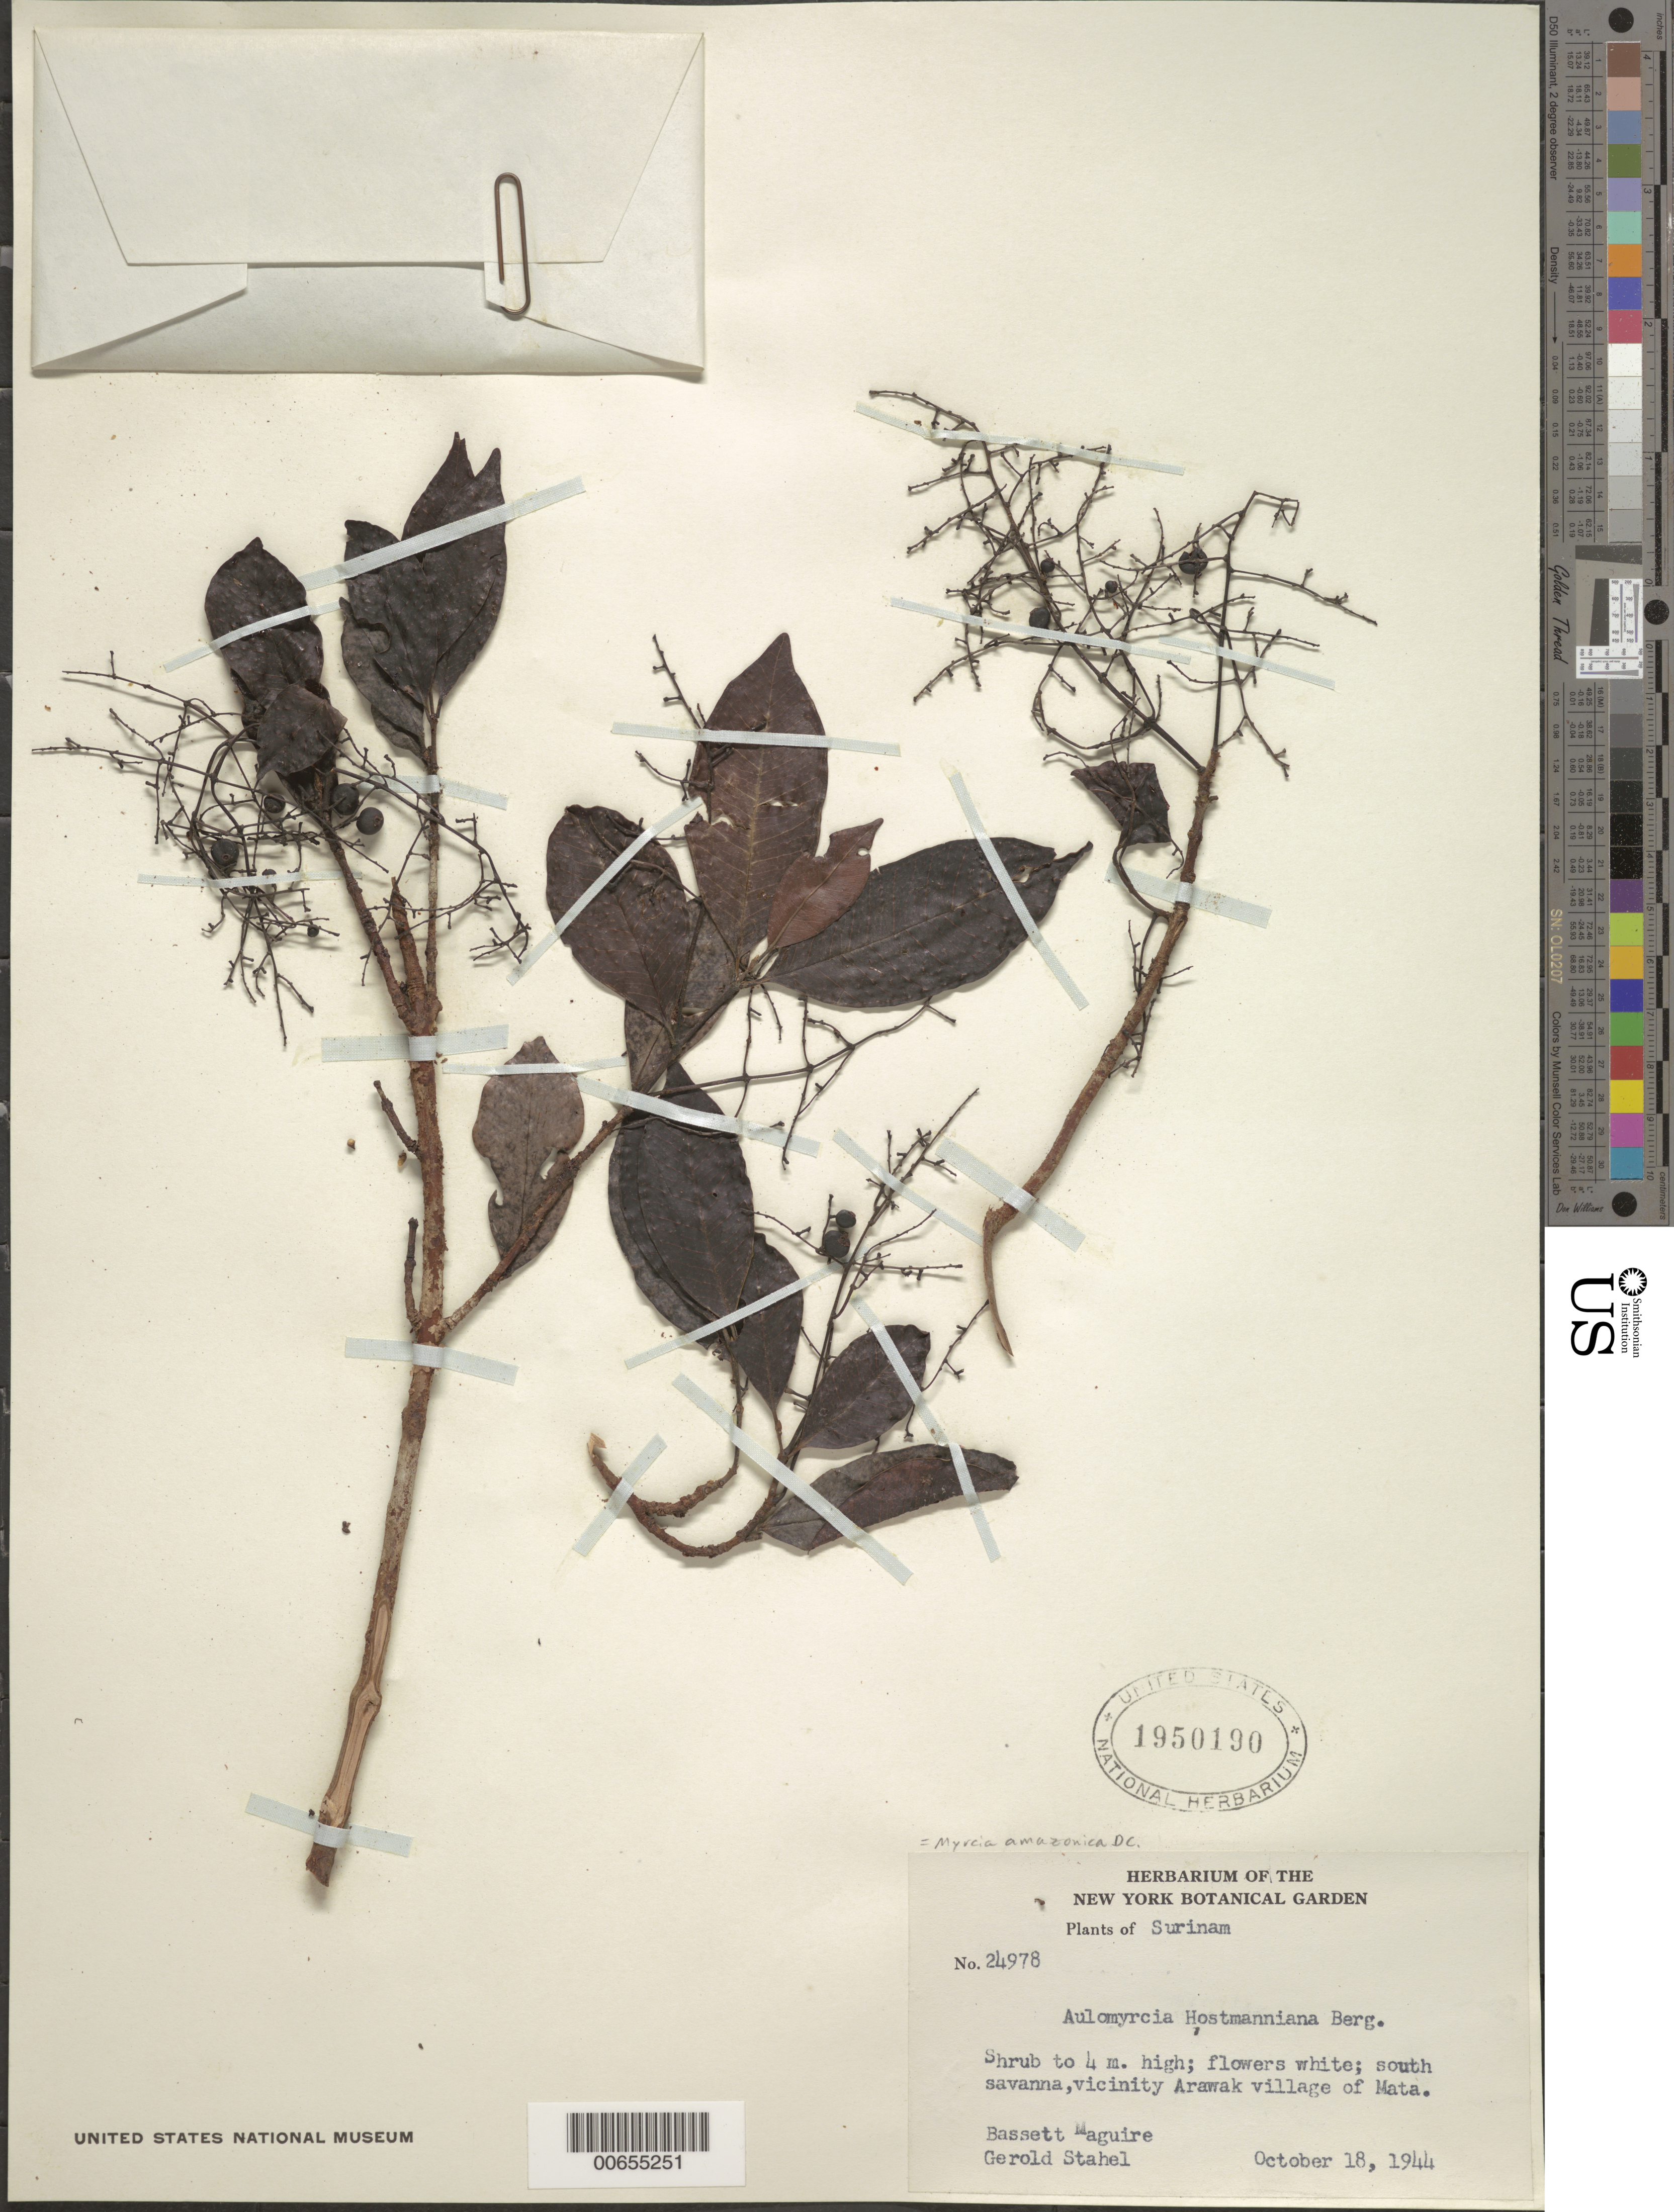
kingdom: Plantae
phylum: Tracheophyta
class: Magnoliopsida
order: Myrtales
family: Myrtaceae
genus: Myrcia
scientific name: Myrcia amazonica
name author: DC.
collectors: B. Maguire & G. Stahel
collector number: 24978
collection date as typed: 18-Oct-44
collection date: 1944-10-18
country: Suriname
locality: Zanderij I., Mata vic., Arawak village of Mata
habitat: Savanna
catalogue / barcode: US 1950190